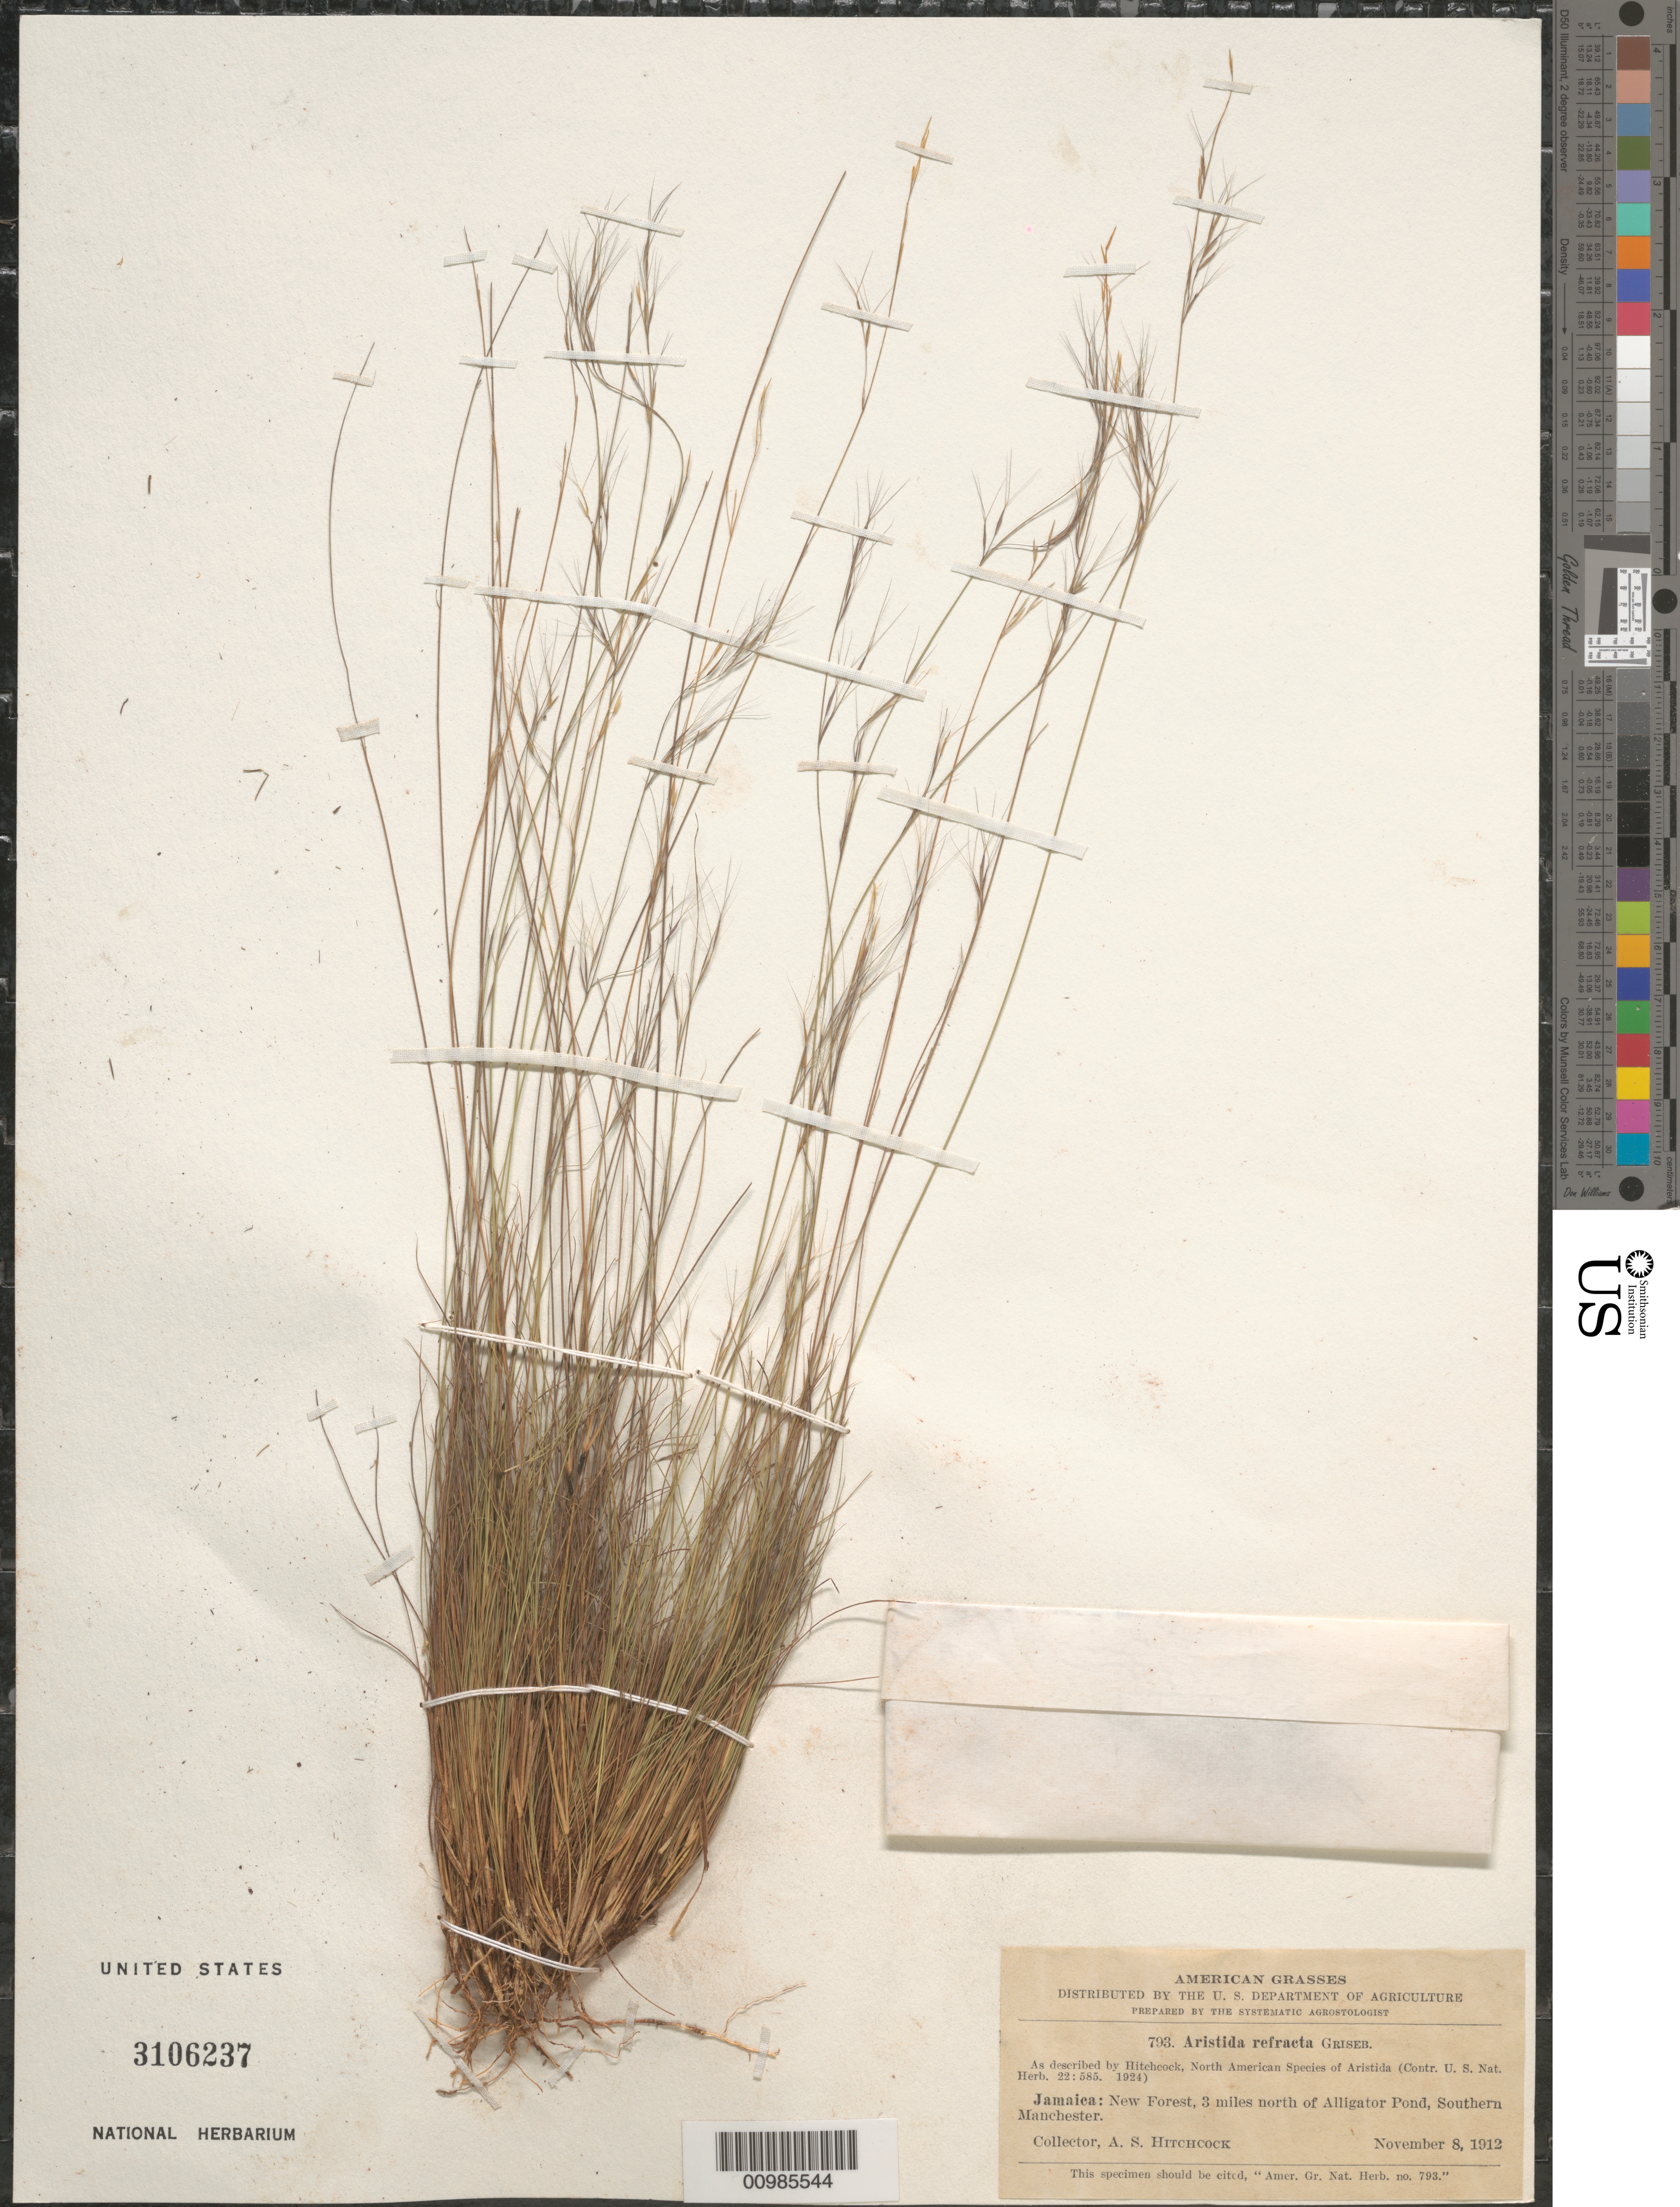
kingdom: Plantae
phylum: Tracheophyta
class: Liliopsida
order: Poales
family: Poaceae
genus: Aristida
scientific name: Aristida refracta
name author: Griseb.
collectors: A. S. Hitchcock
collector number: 793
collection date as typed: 08 Nov 1912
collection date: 1912-11-08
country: Jamaica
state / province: Manchester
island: Jamaica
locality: New Forest, 3 miles north of Alligator Pond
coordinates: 0 N, 0 E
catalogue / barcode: US 3106237